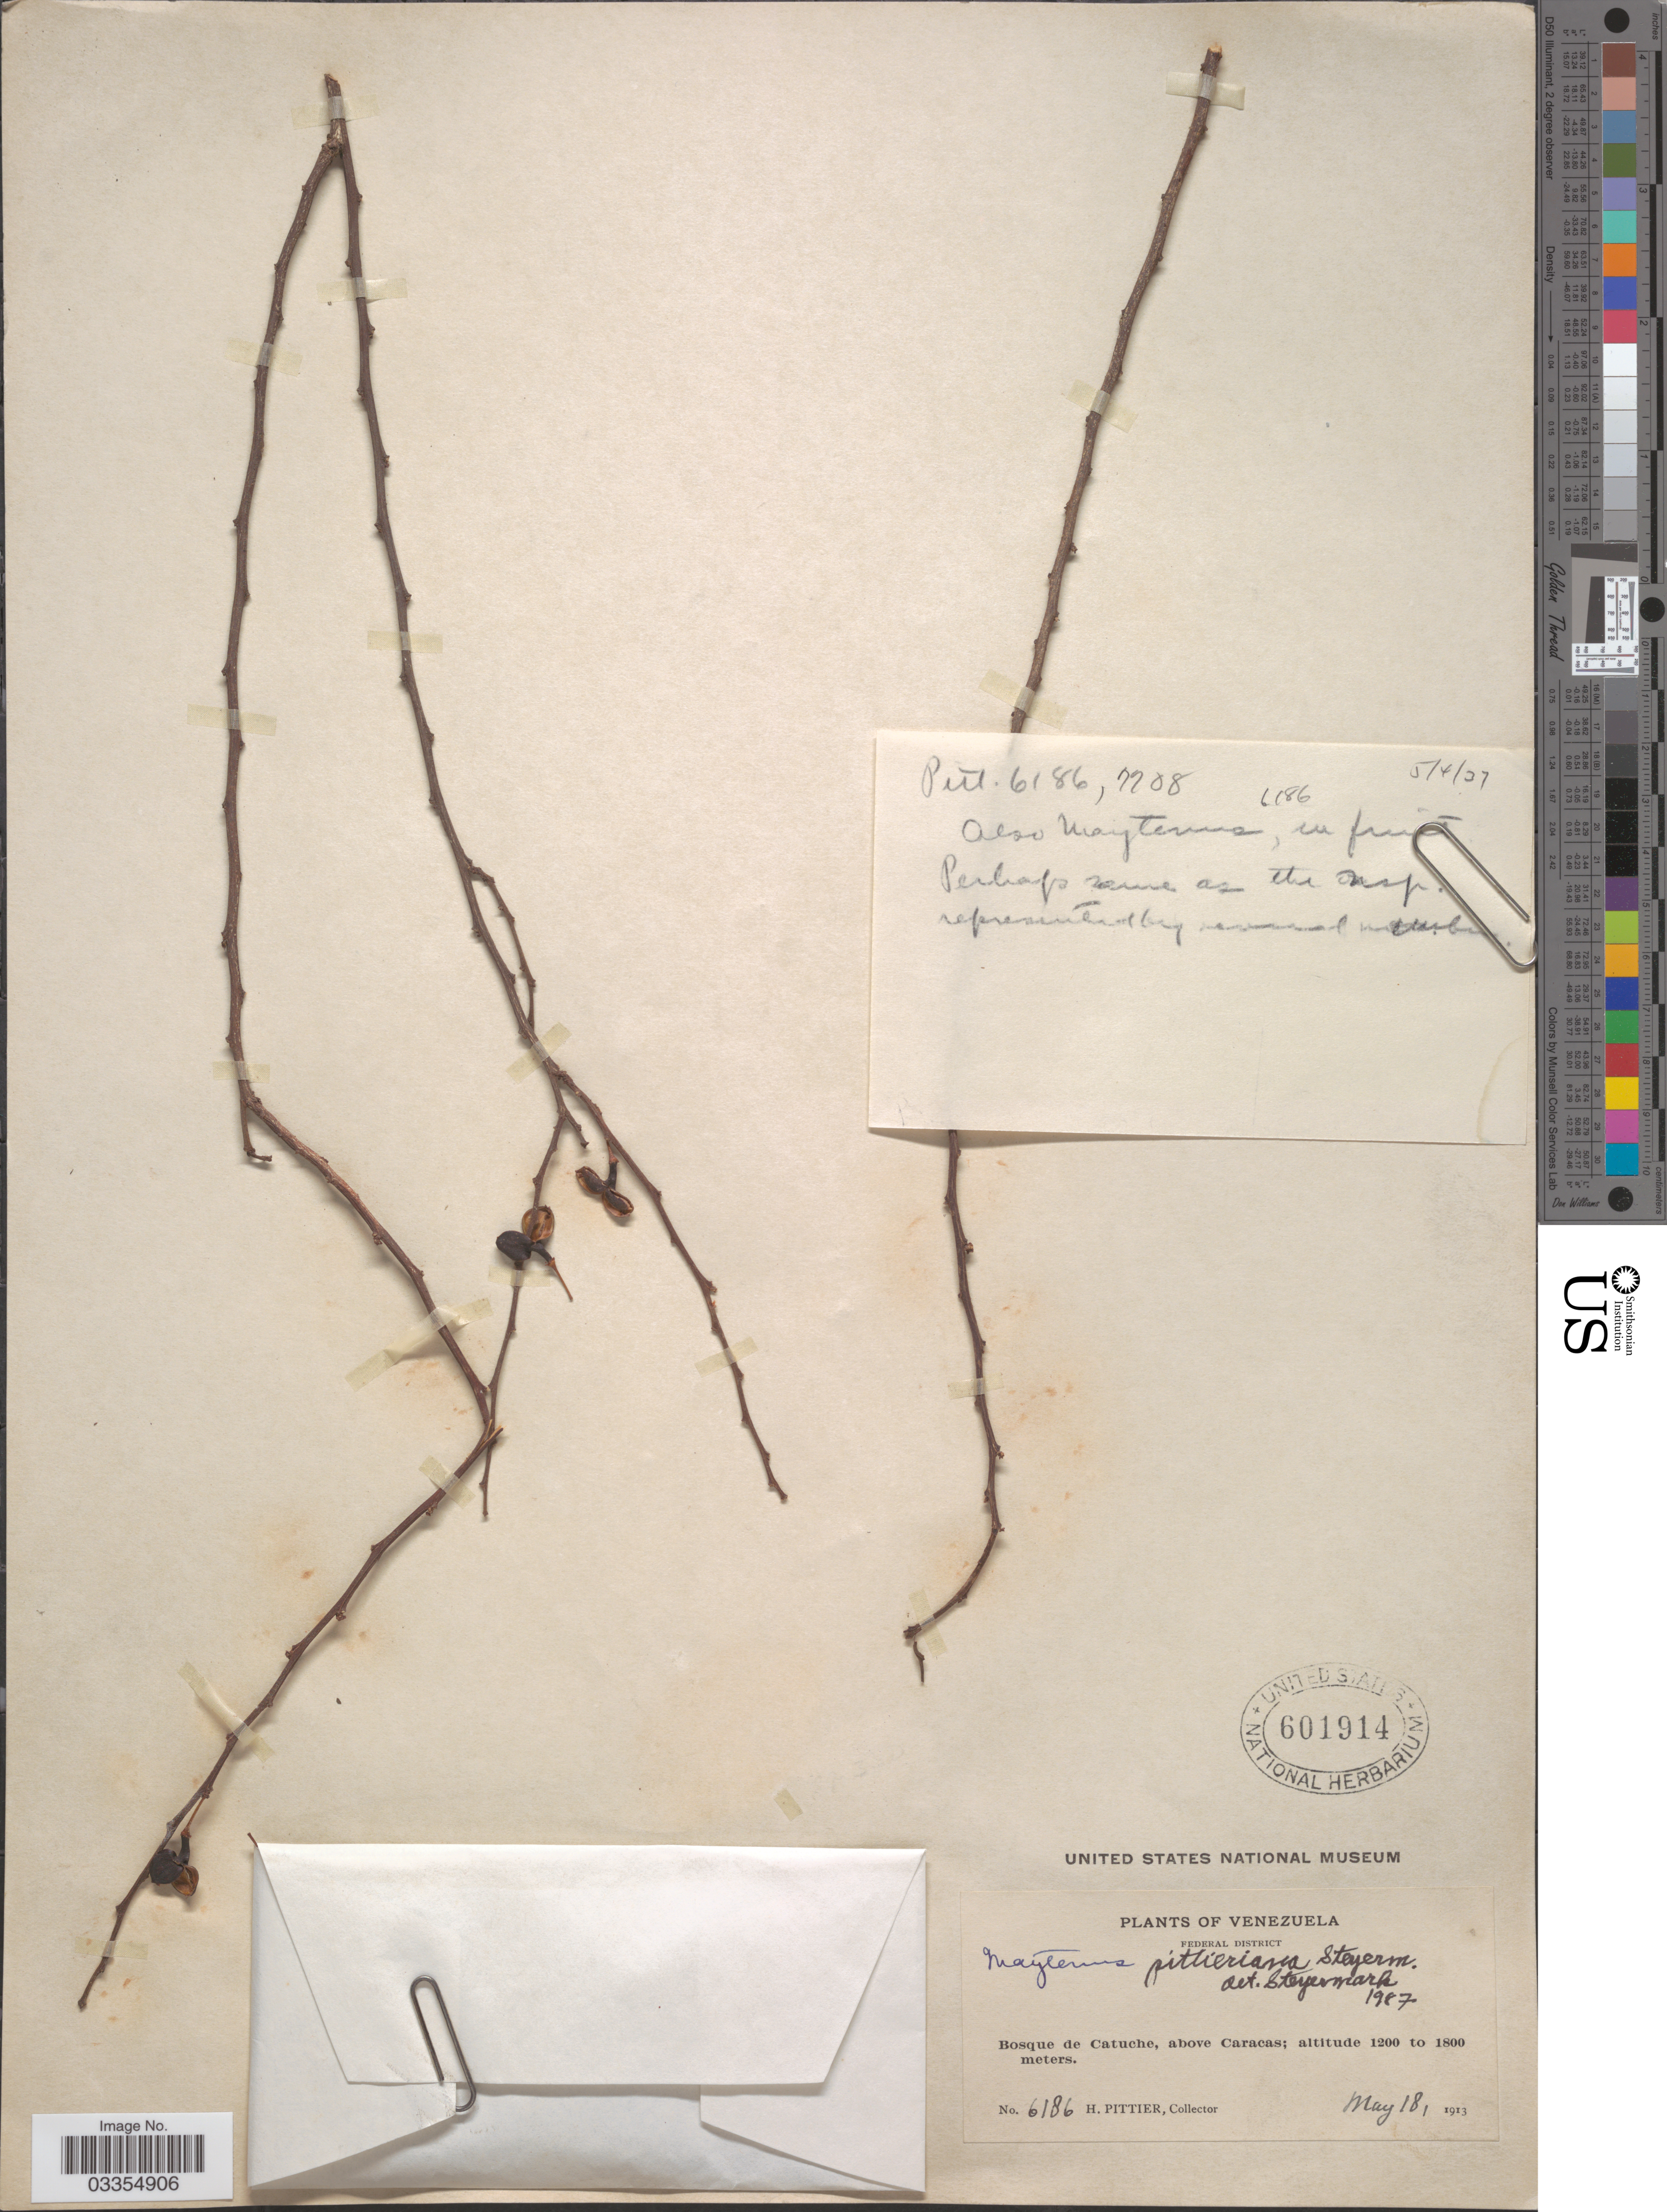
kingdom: Plantae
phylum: Tracheophyta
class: Magnoliopsida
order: Celastrales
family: Celastraceae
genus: Maytenus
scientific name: Maytenus pittieriana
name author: Steyerm.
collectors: H. F. Pittier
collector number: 6186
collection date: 1913-05-18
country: Venezuela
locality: Federal District. Bosque de Catuche, above Caracas.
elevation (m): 1200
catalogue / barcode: US 601914